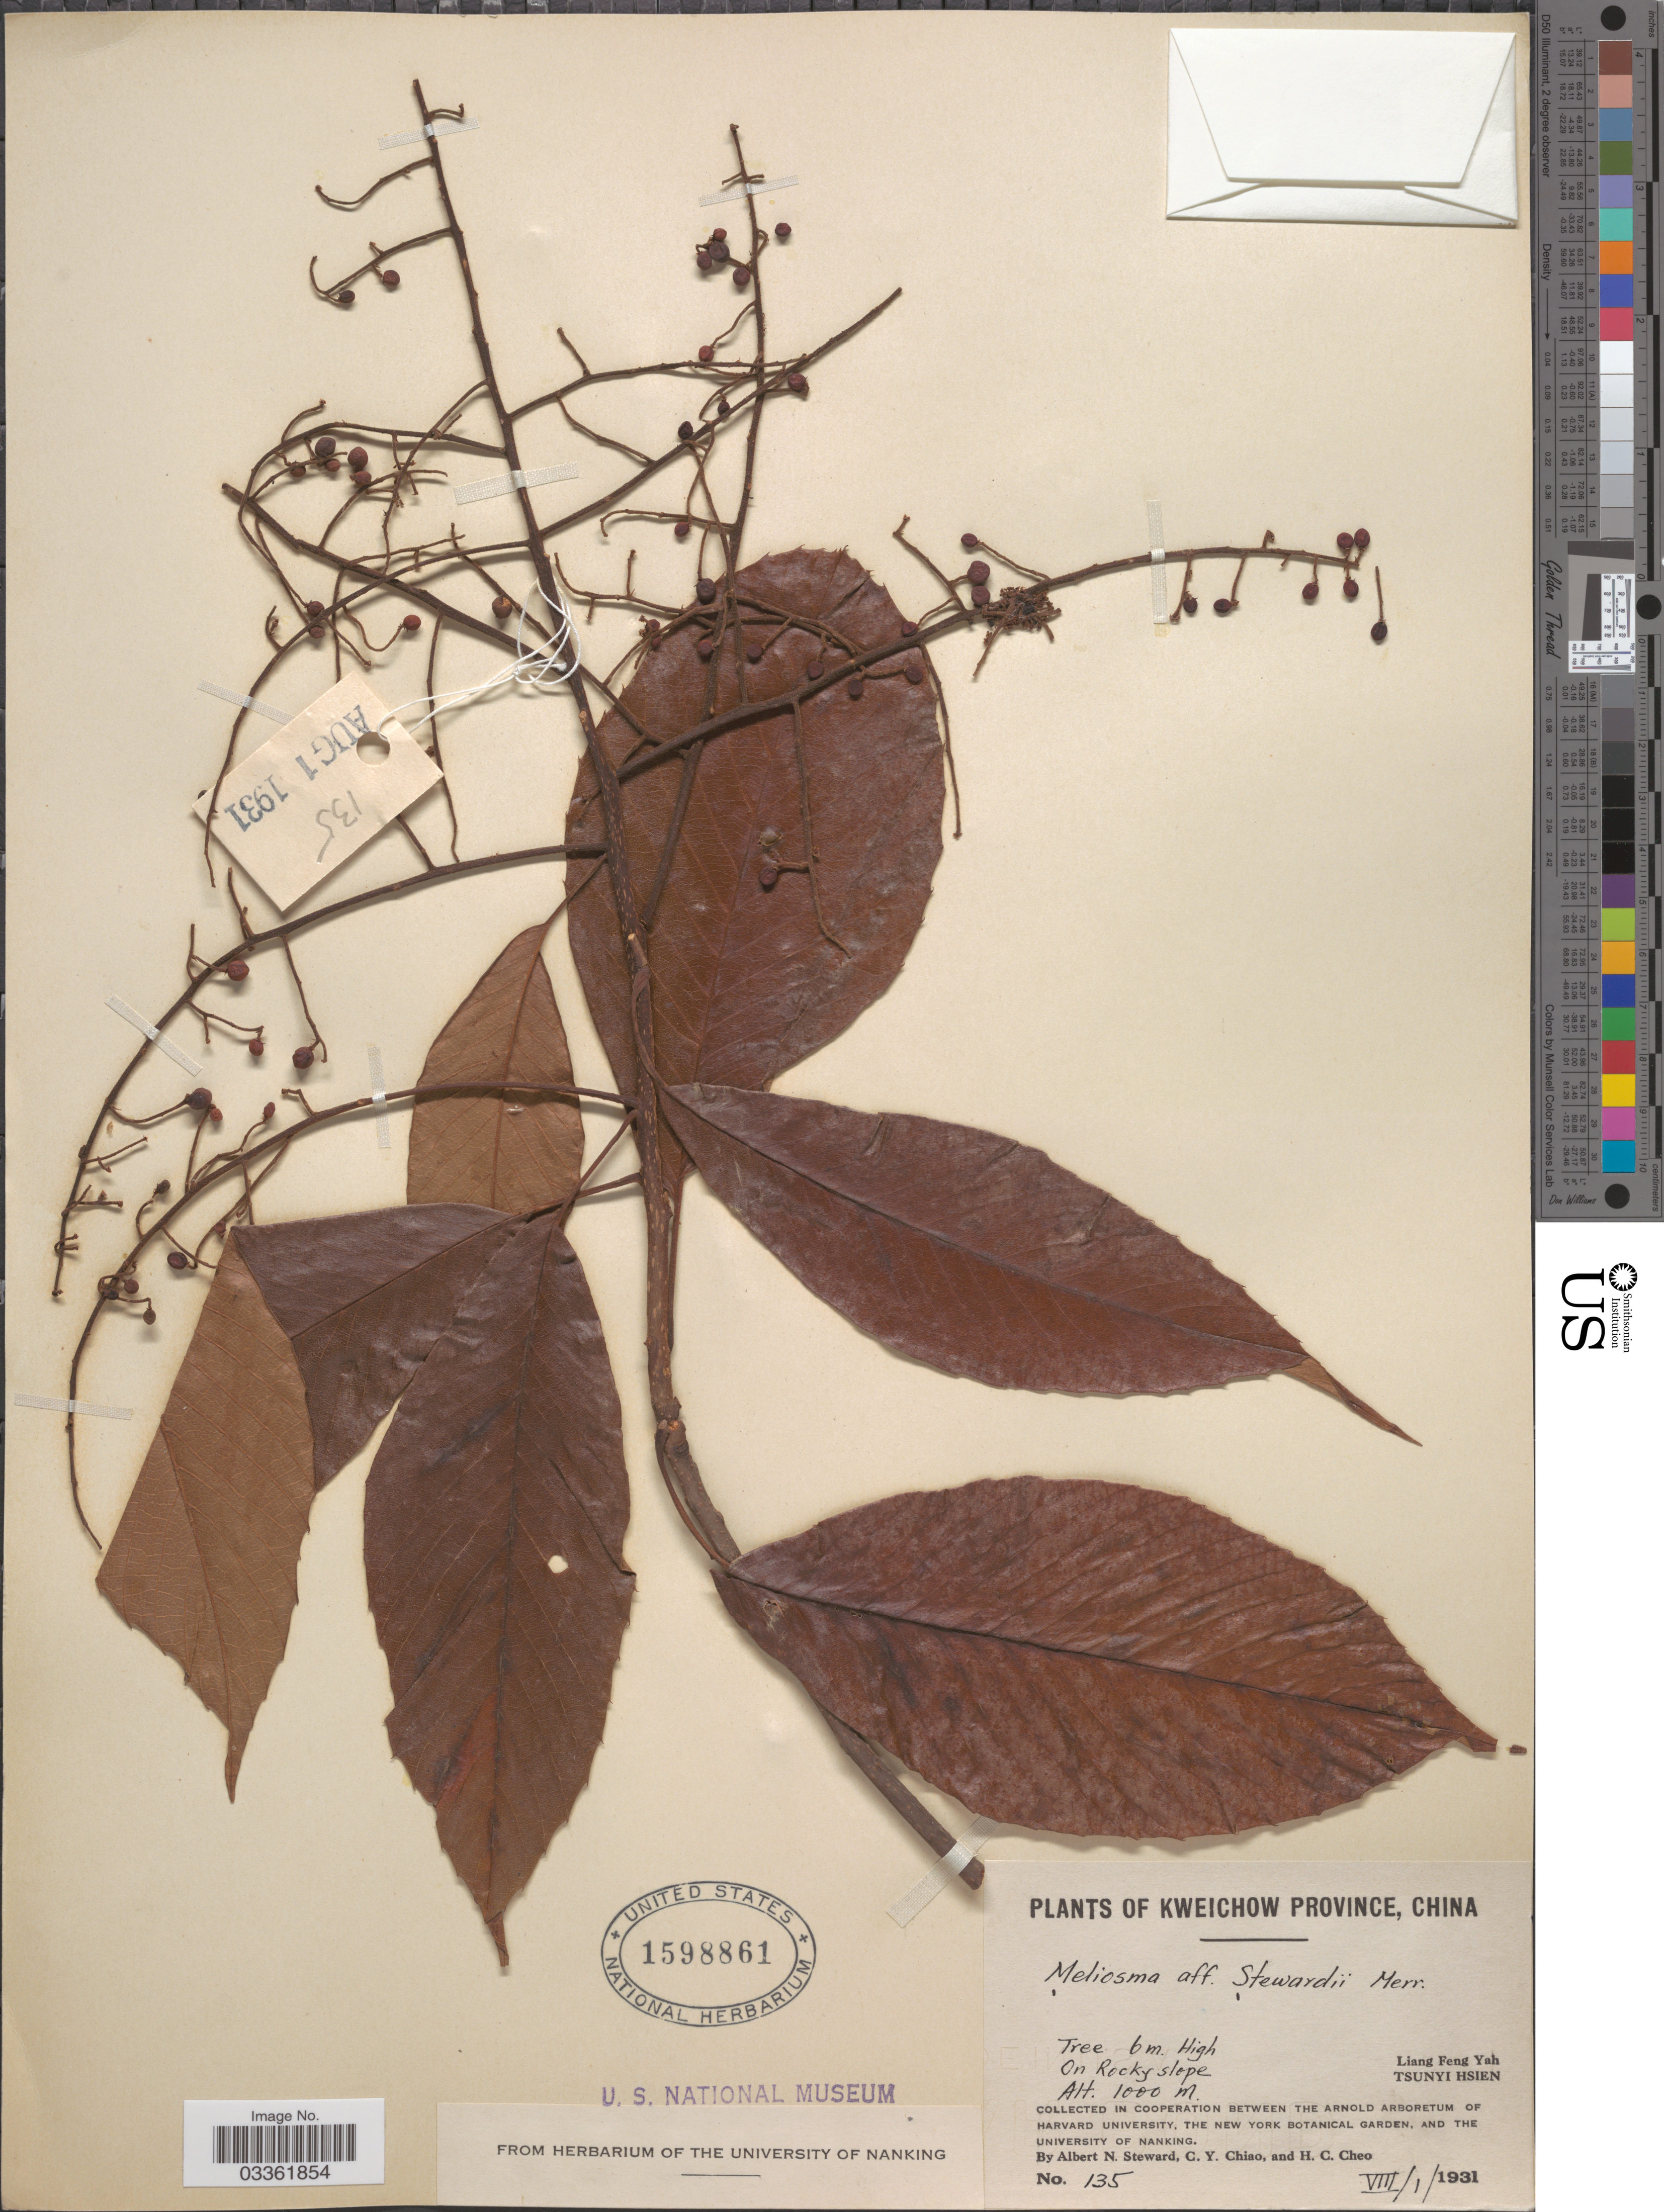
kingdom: Plantae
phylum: Tracheophyta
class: Magnoliopsida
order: Proteales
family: Sabiaceae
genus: Meliosma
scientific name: Meliosma stewardii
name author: Merr.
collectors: A. N. Steward, C. Y. Chiao & H. Cheo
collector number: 135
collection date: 1931-08-01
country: China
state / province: Guizhou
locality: Kweichow Province, Liang Feng Yah, Tsunyi Hsien.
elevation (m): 1000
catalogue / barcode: US 1598861